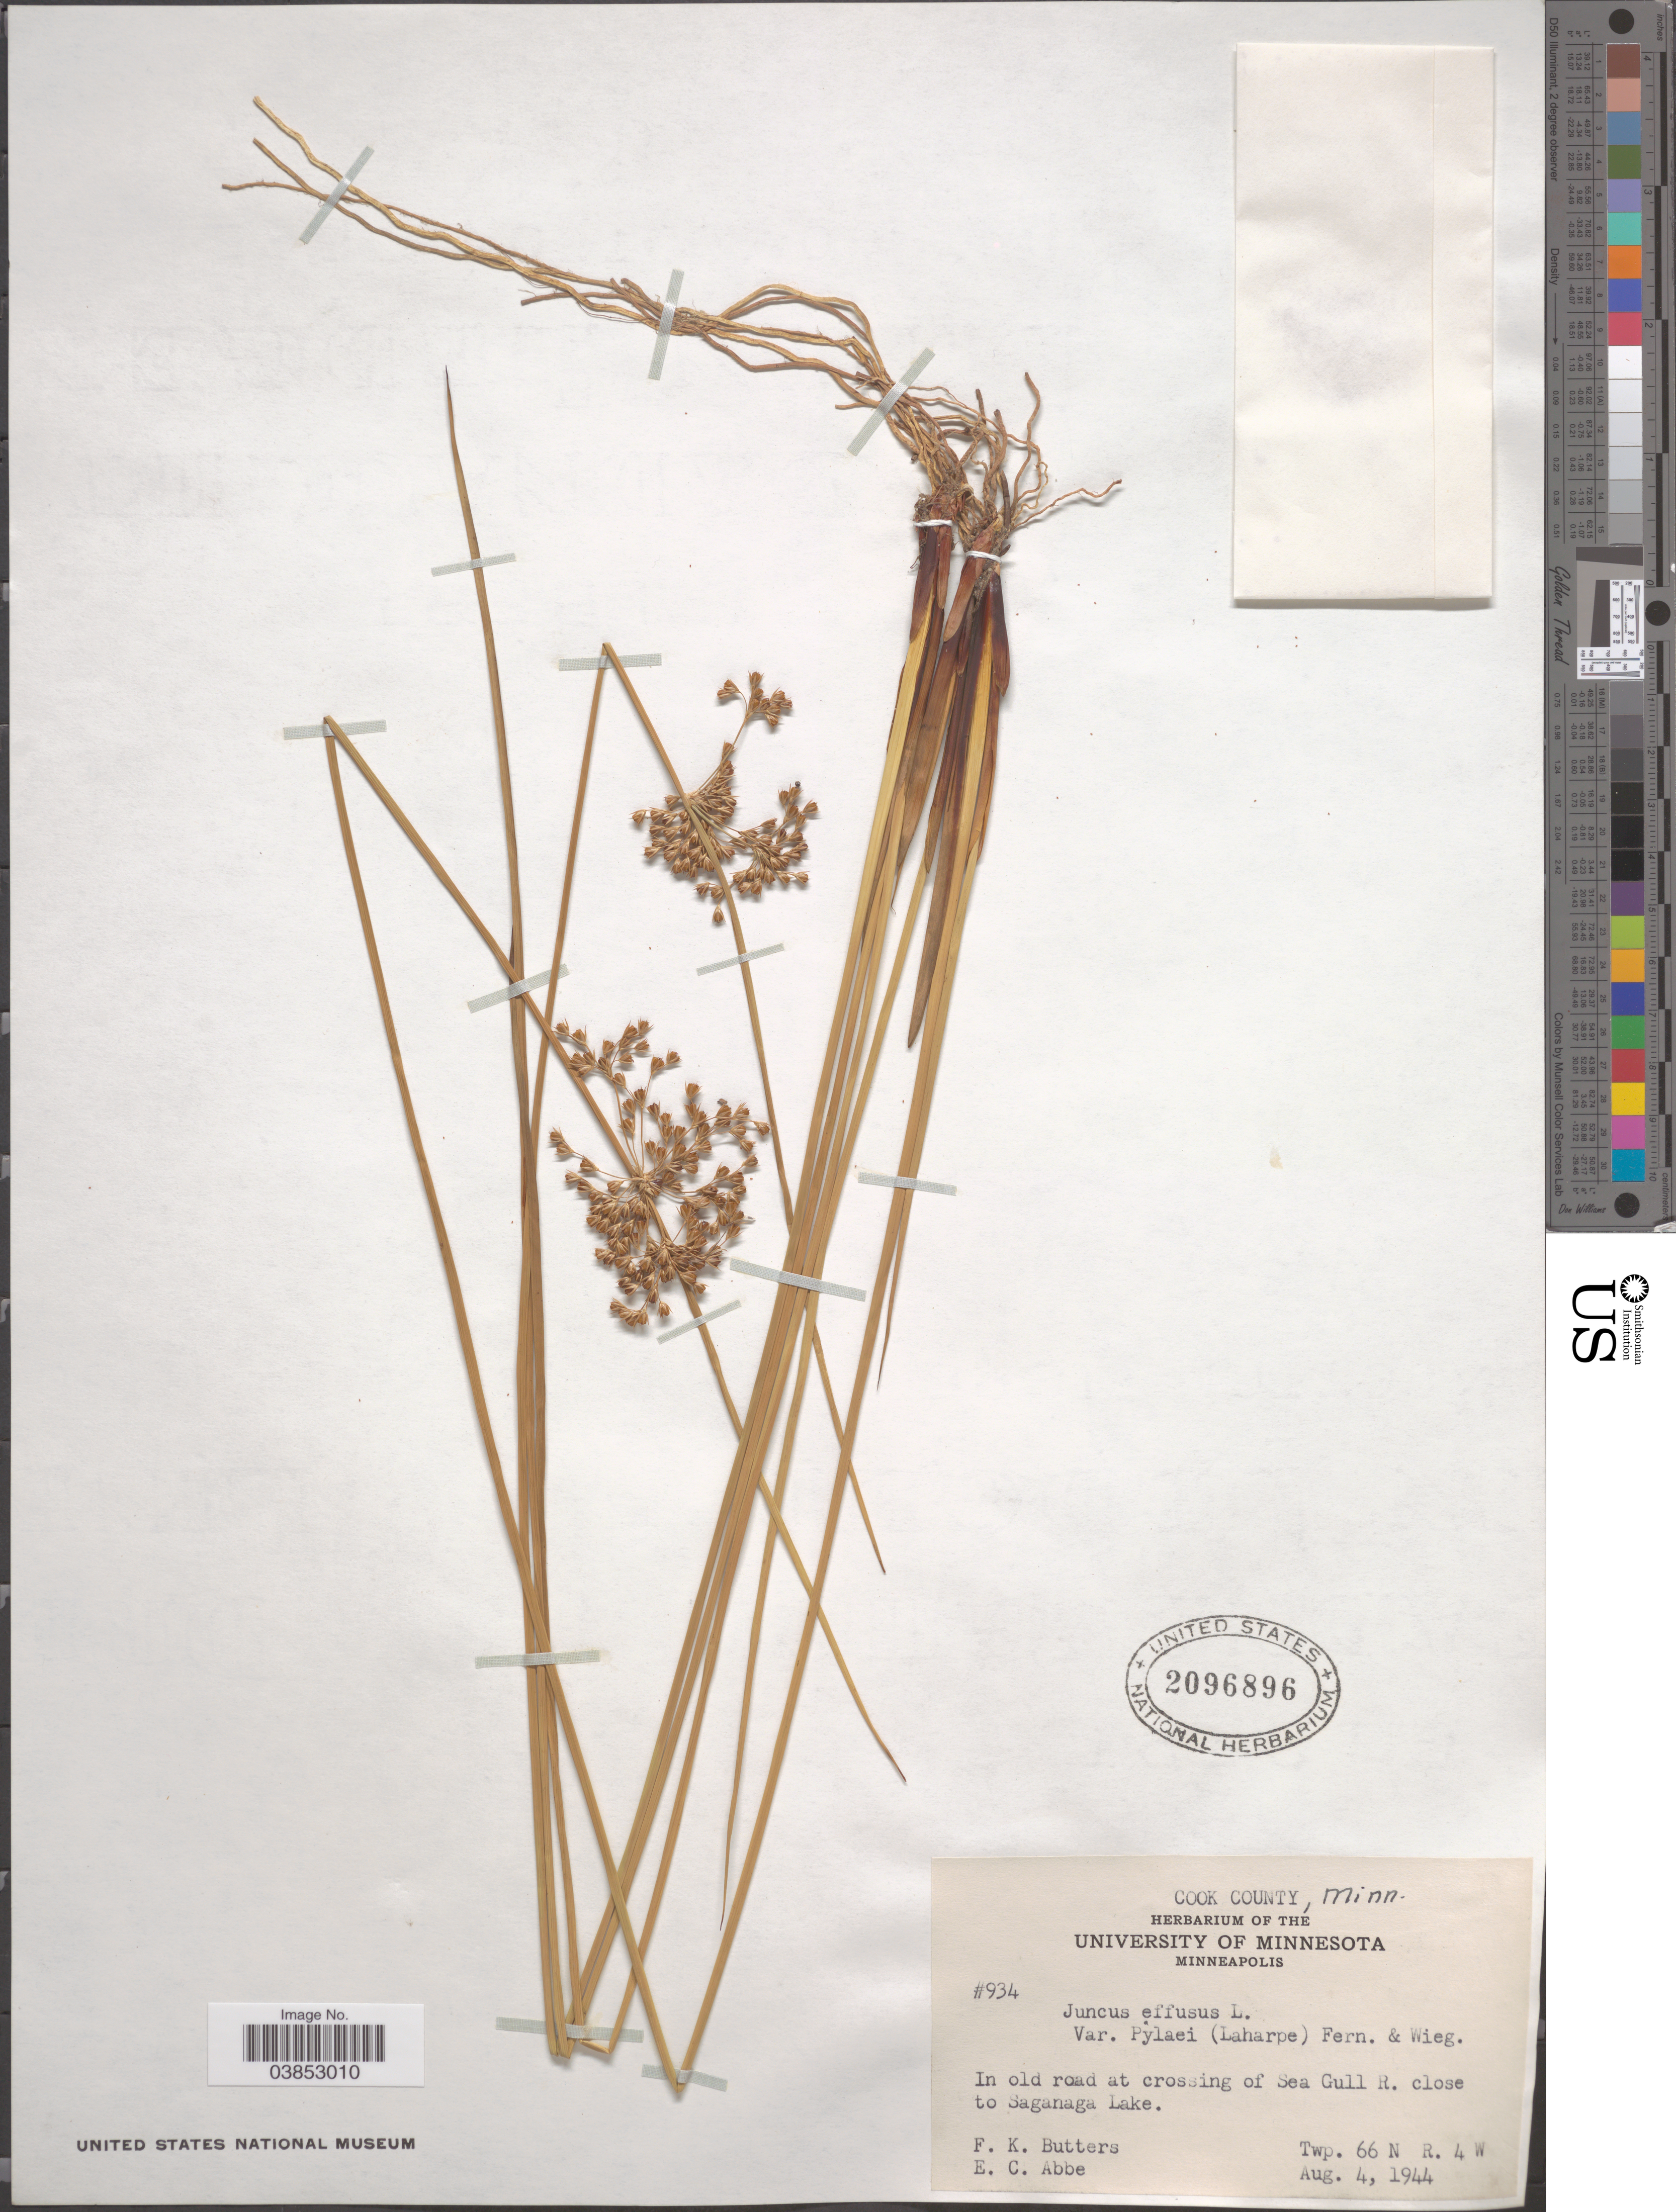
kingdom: Plantae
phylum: Tracheophyta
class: Liliopsida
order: Poales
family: Juncaceae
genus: Juncus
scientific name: Juncus effusus var. pylaei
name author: (Laharpe) Fernald & Wiegand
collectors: F. K. Butters & E. C. Abbe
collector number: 934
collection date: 1944-08-04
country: United States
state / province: Minnesota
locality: Cook County. In old road at crossing of Sea Gull R. close to Saganaga Lake. Twp. 66 N R. 4 W.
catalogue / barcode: US 2096896